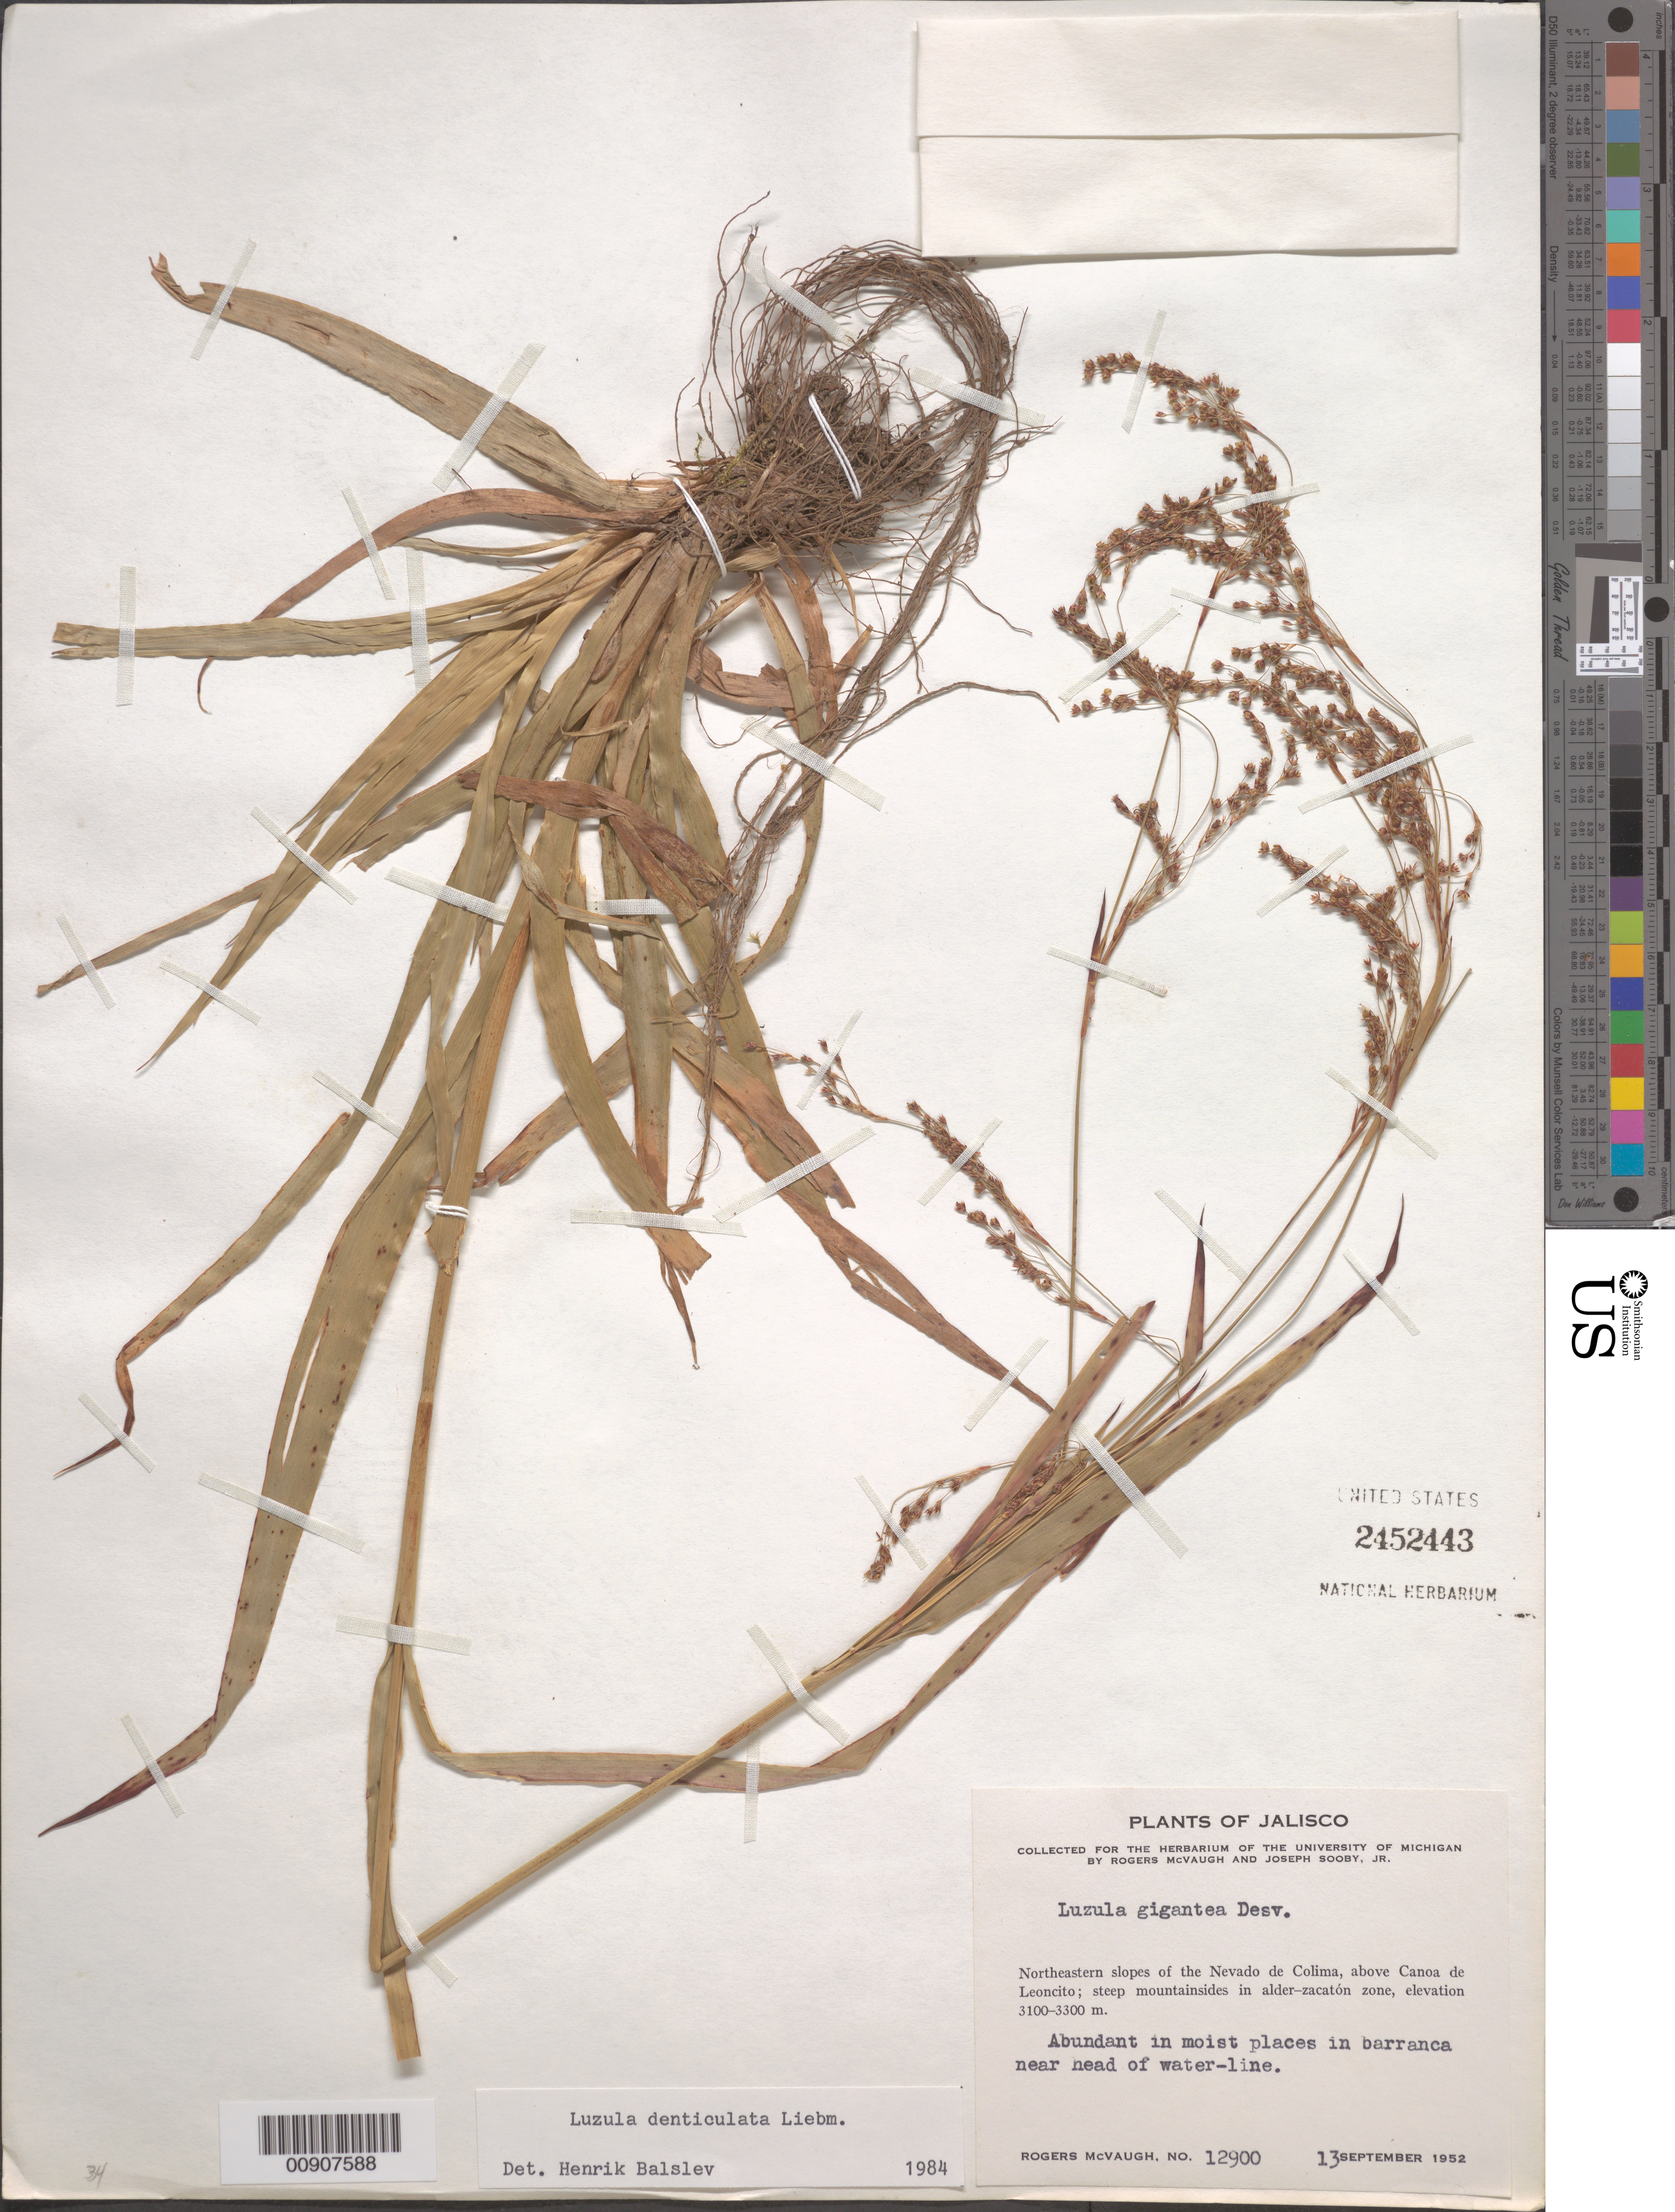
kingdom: Plantae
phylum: Tracheophyta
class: Liliopsida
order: Poales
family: Juncaceae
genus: Luzula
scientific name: Luzula denticulata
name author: Liebm.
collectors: R. McVaugh & J. Sooby Jr.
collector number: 12900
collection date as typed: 13 Sep 1952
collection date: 1952-09-13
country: Mexico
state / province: Jalisco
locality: Jalisco: Northeastern slopes of the Nevado de Colima, above Canoa de Leoncito.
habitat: Steep mountainsides in alder-zacatón zone. Abundant in moist places in barranca near head of water-line.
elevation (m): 3300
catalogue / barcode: US 2452443